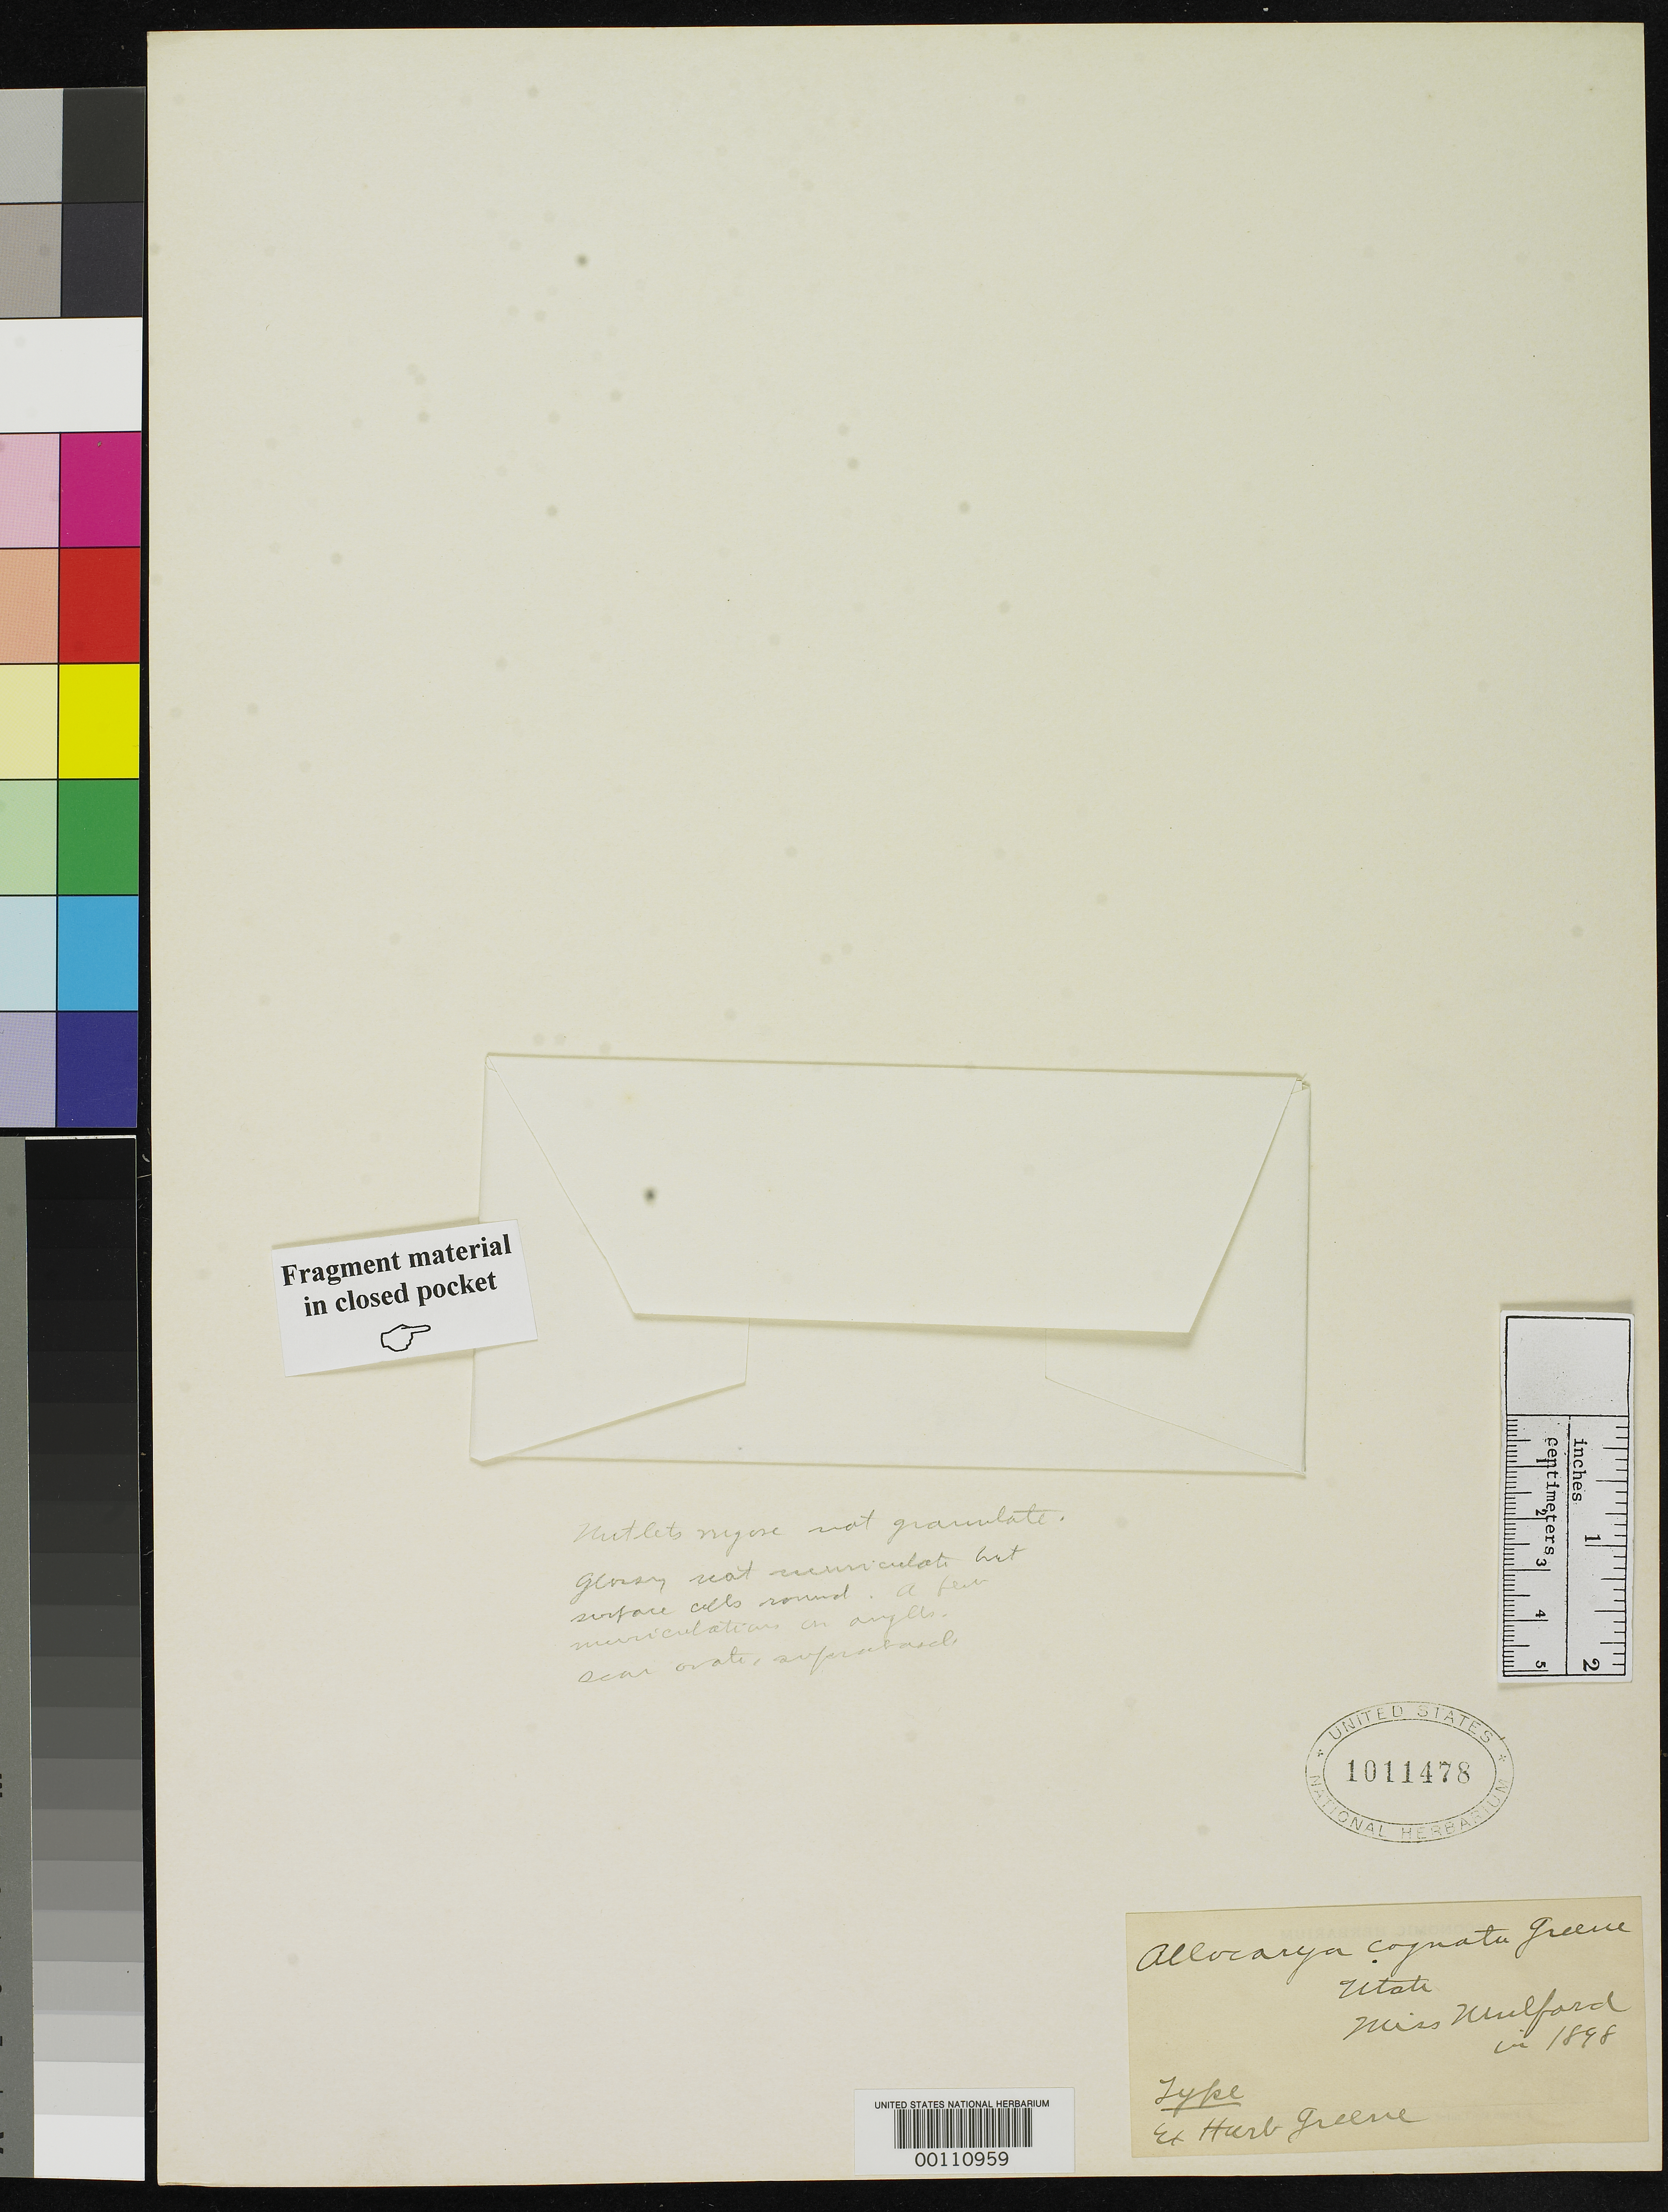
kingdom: Plantae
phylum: Tracheophyta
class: Magnoliopsida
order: Boraginales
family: Boraginaceae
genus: Allocarya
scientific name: Allocarya cognata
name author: Greene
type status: Type Fragment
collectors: A. Mulford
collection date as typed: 17 Jun 1888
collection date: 1888-06-17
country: United States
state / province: Utah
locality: Cache Valley.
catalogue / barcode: US 1011478